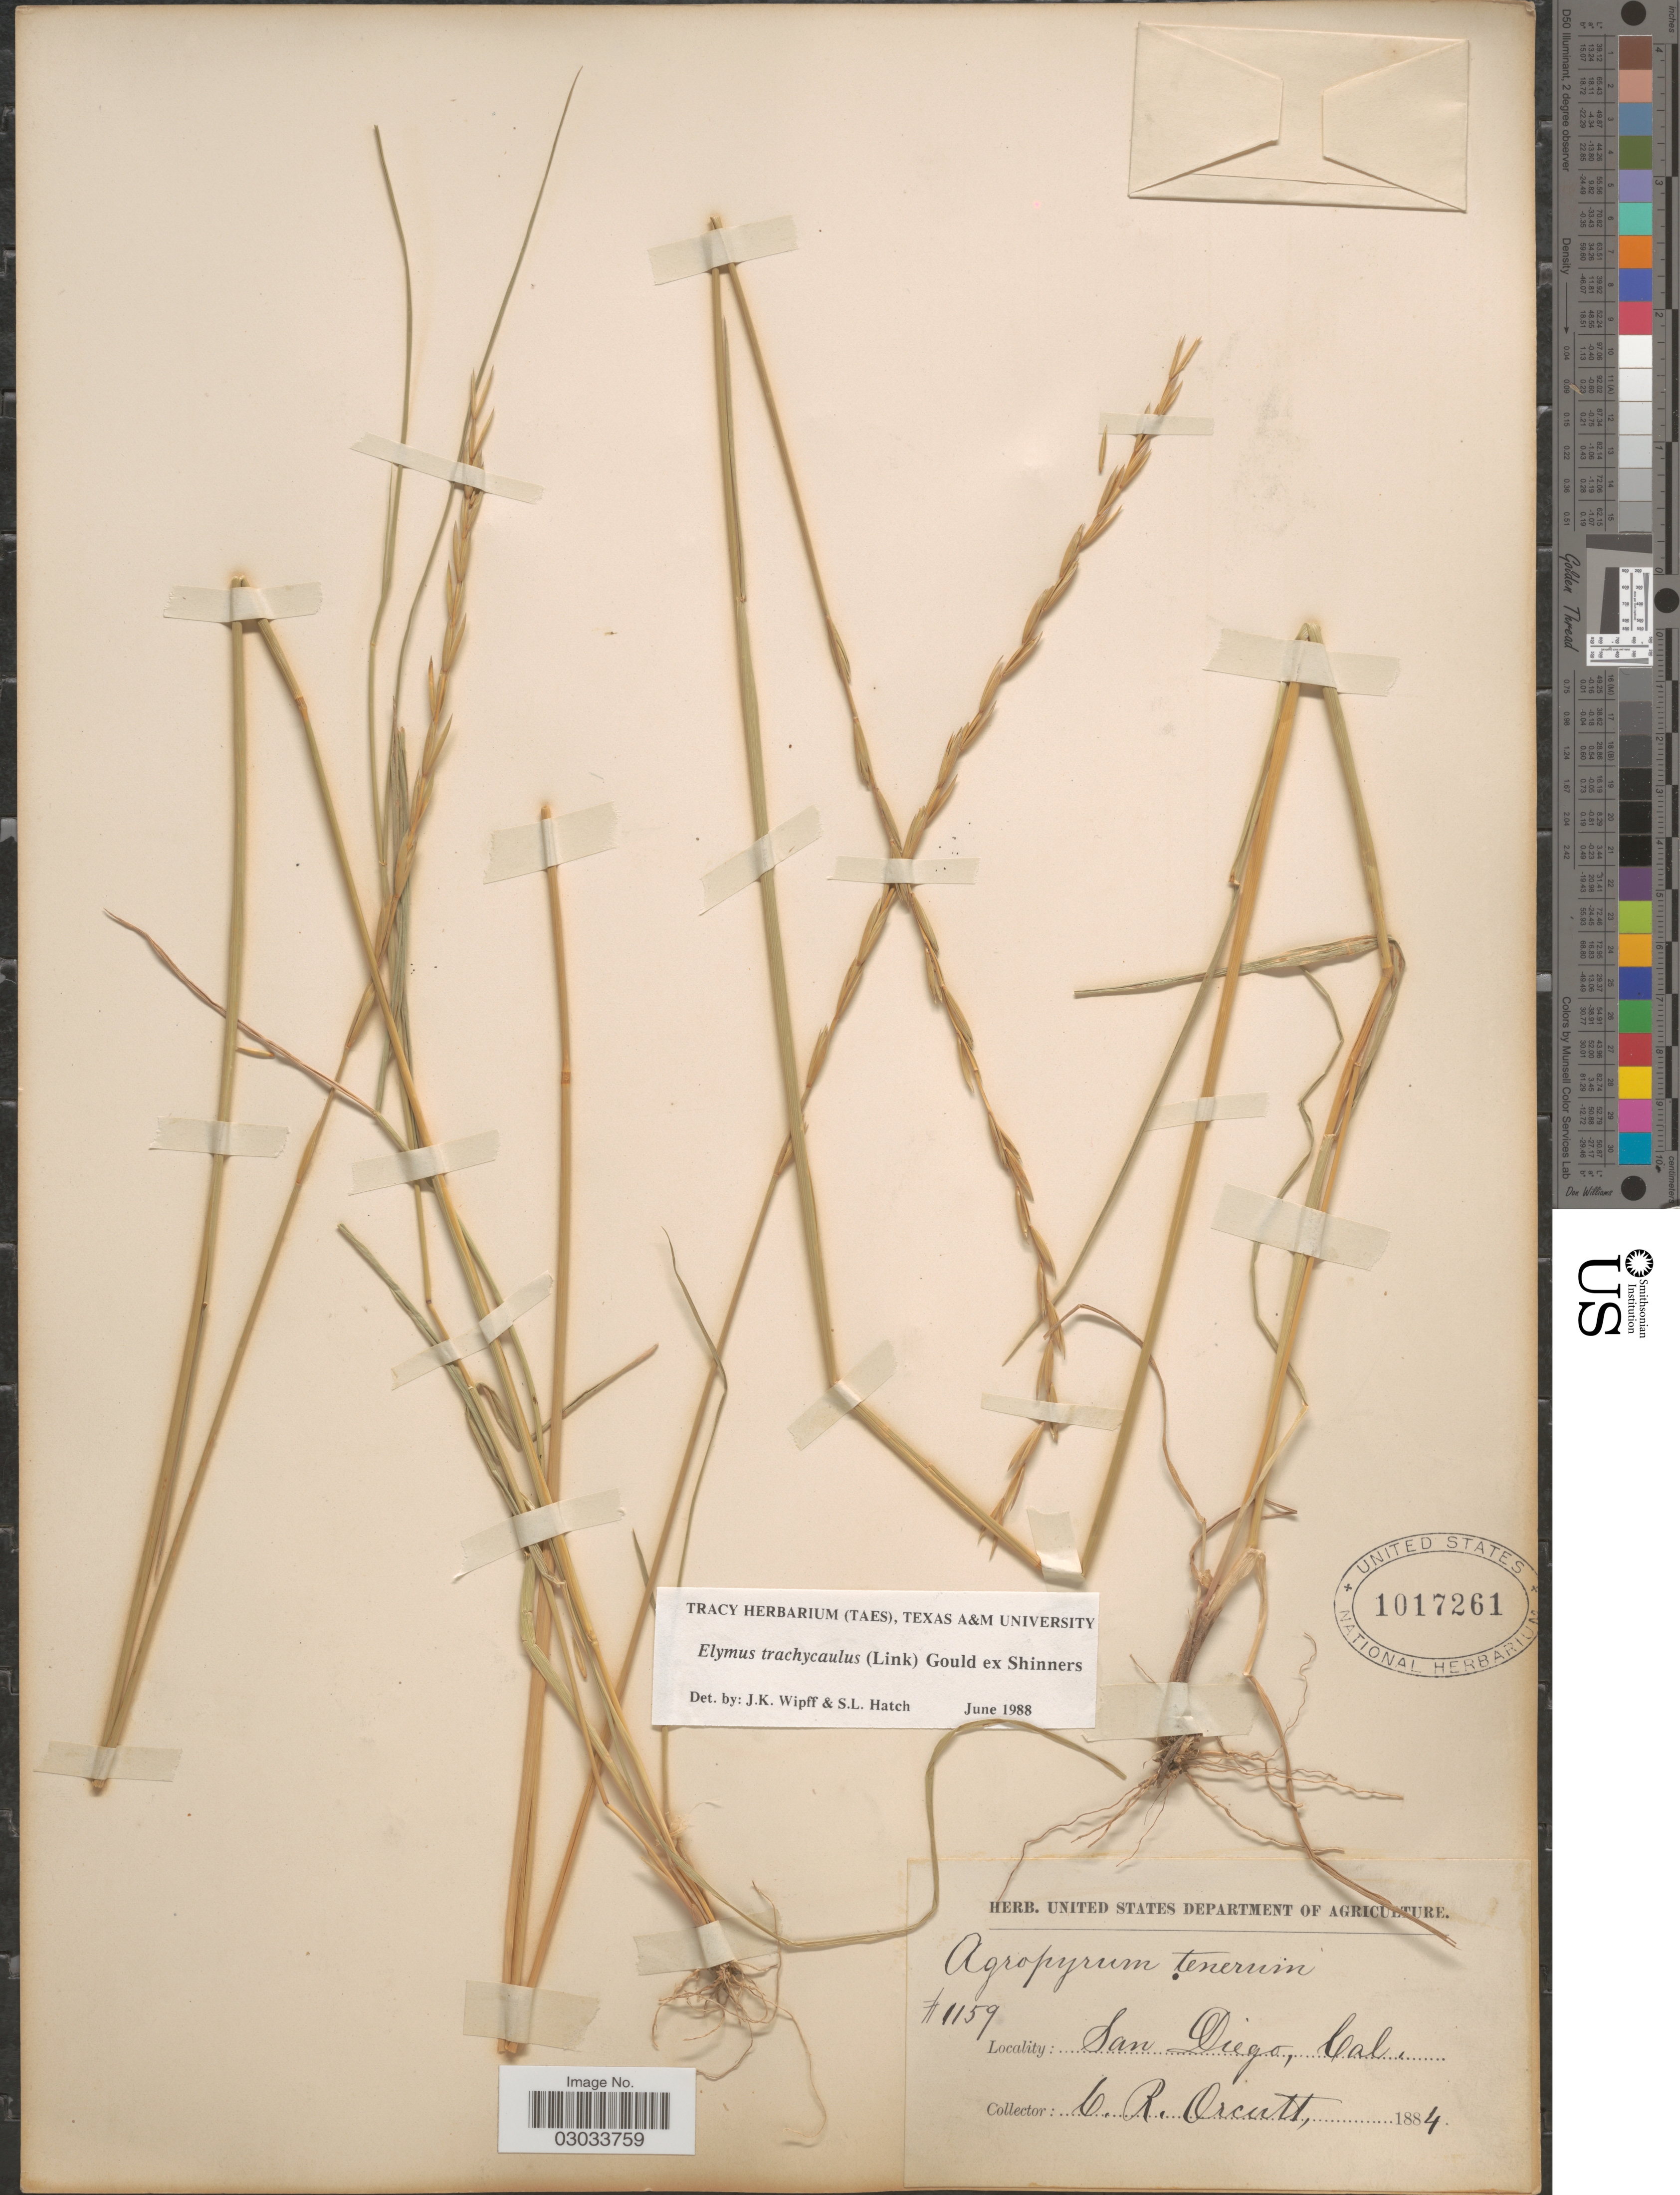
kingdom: Plantae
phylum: Tracheophyta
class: Liliopsida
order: Poales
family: Poaceae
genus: Elymus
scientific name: Elymus trachycaulus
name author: (Link) Gould ex Shinners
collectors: C. R. Orcutt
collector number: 1159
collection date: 1884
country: United States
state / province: California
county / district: San Diego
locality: San Diego.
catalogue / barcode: US 1017261